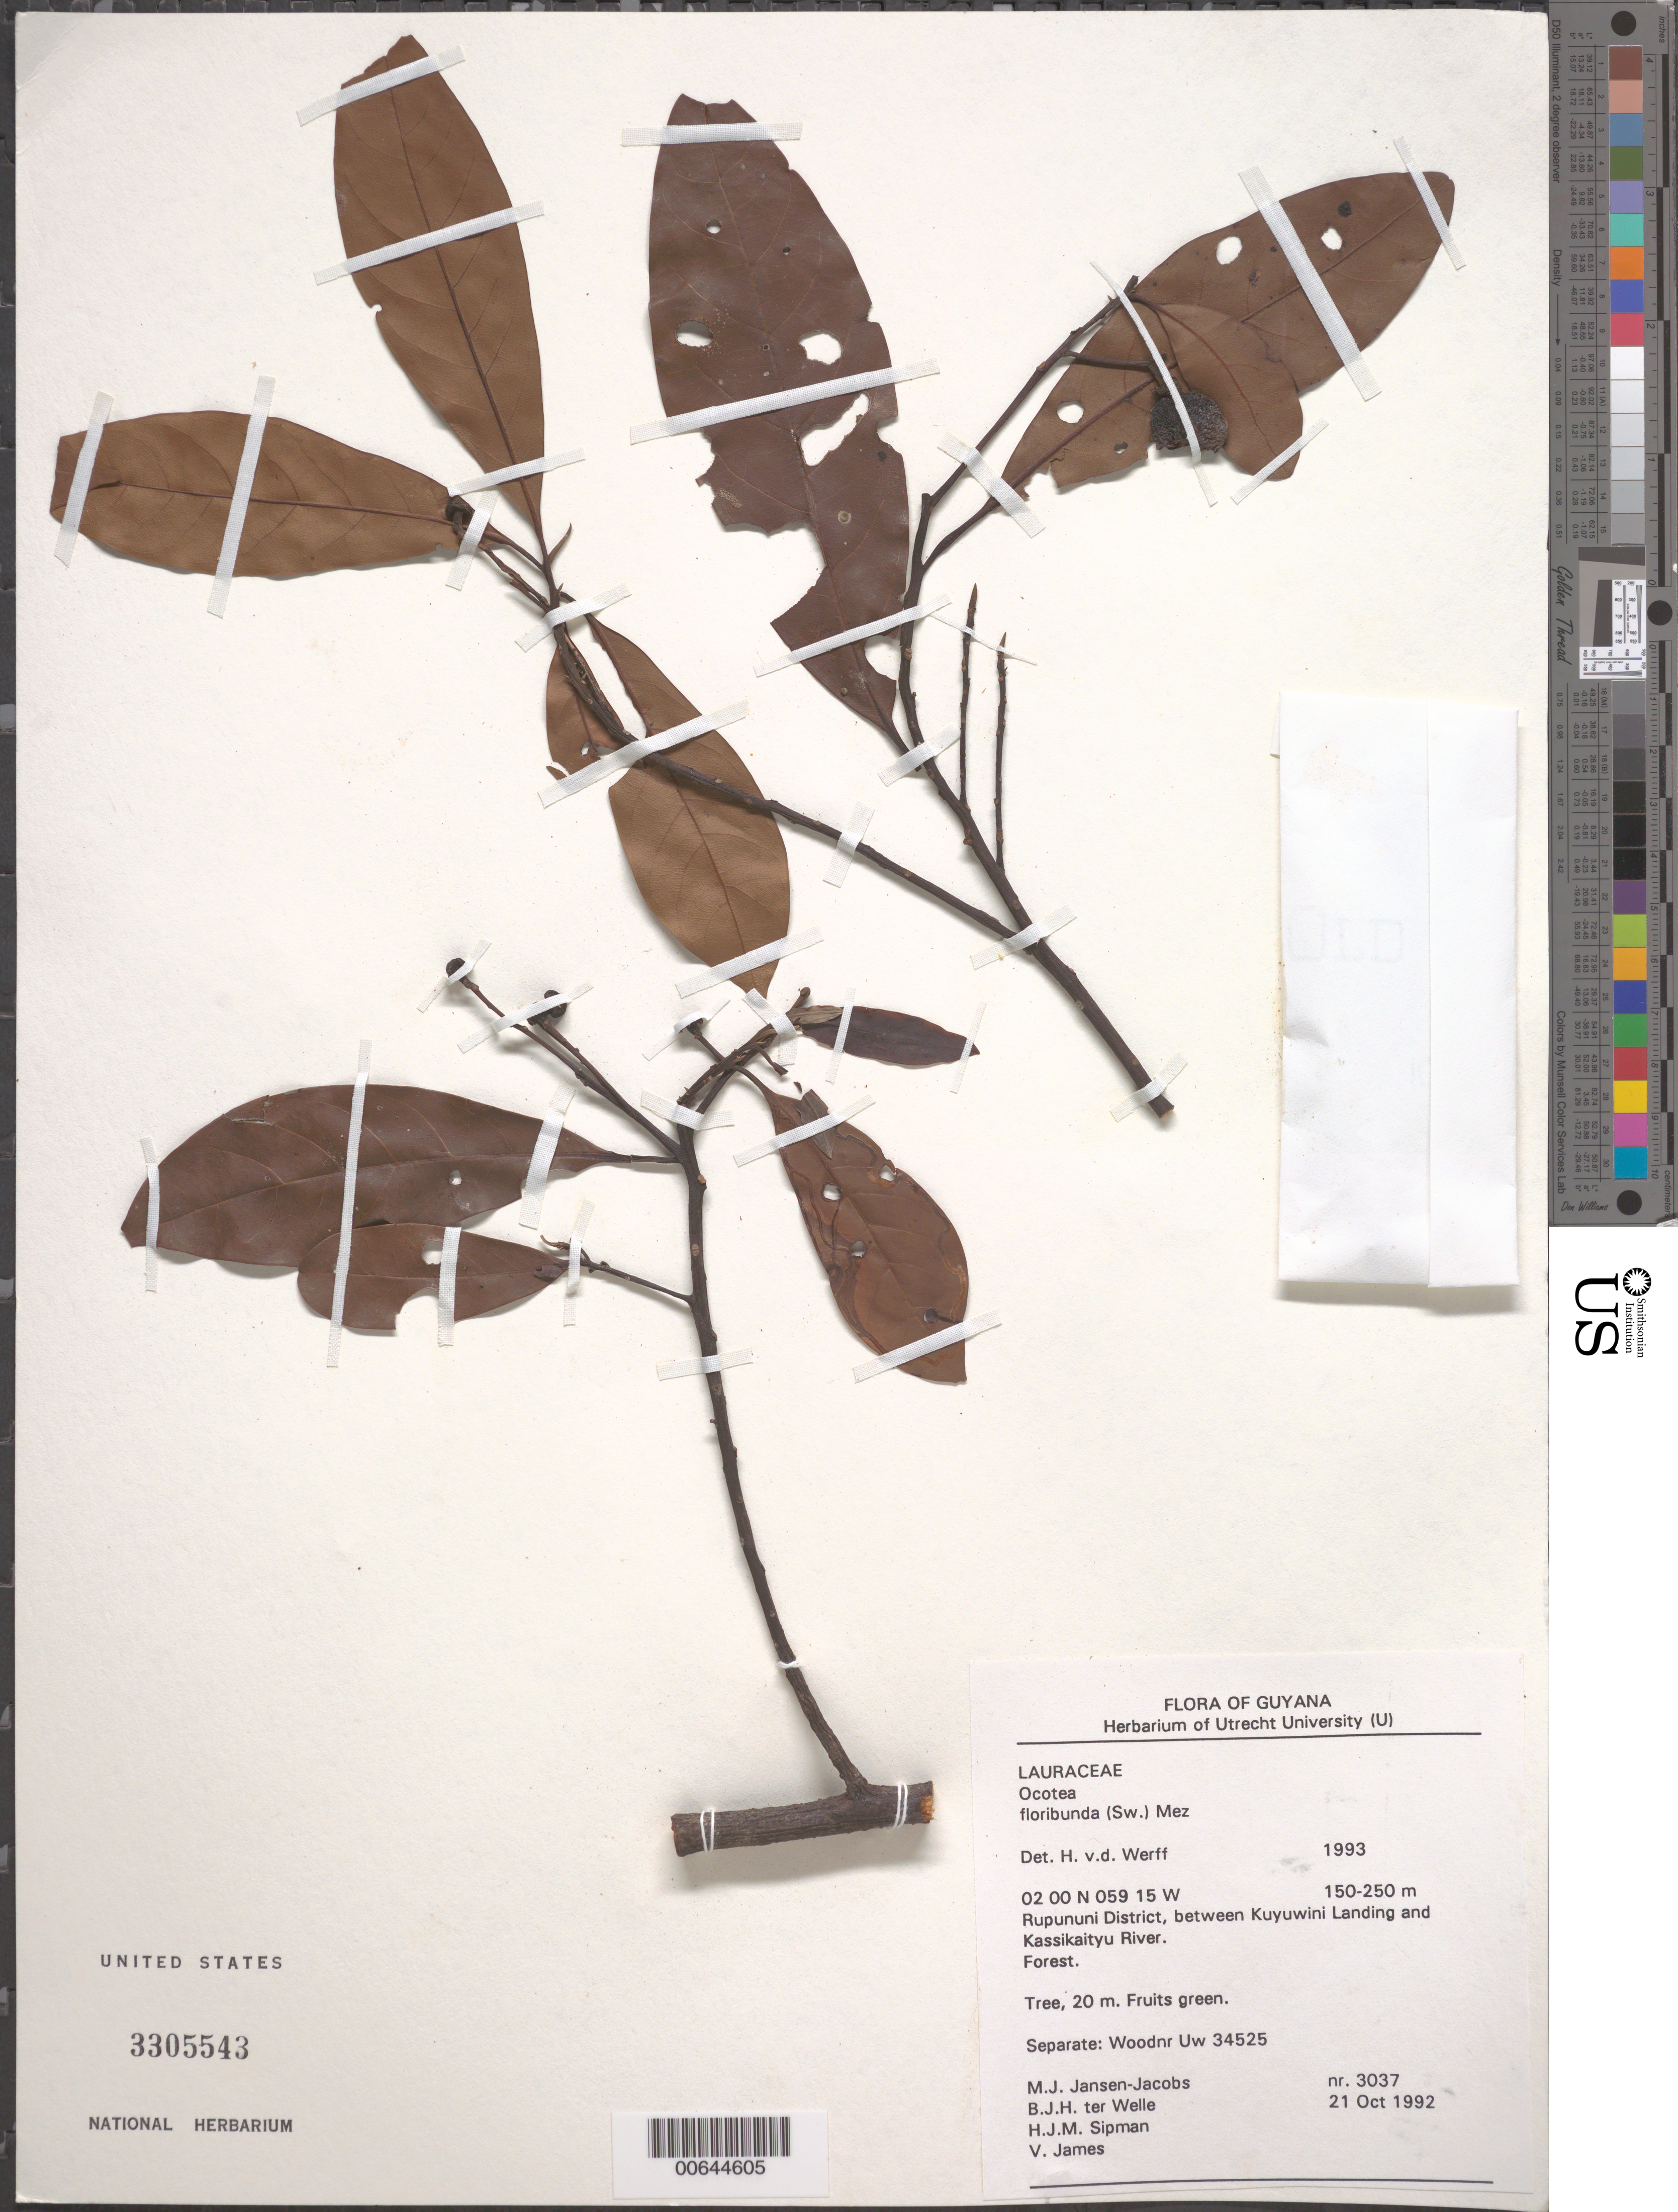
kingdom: Plantae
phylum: Tracheophyta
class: Magnoliopsida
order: Laurales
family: Lauraceae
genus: Ocotea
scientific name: Ocotea floribunda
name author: (Sw.) Mez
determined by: van der Werff, H., (MO), Missouri Botanical Garden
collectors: M. J. Jansen-Jacobs, B. Welle, H. J. M. Sipman & V. James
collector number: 3037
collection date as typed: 21-Oct-92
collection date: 1992-10-21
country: Guyana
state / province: U. Takutu-U. Essequibo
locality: Rupununi District, between Kuyuwini Landing and Kassikaityu River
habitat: Forest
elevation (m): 150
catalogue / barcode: US 3305543